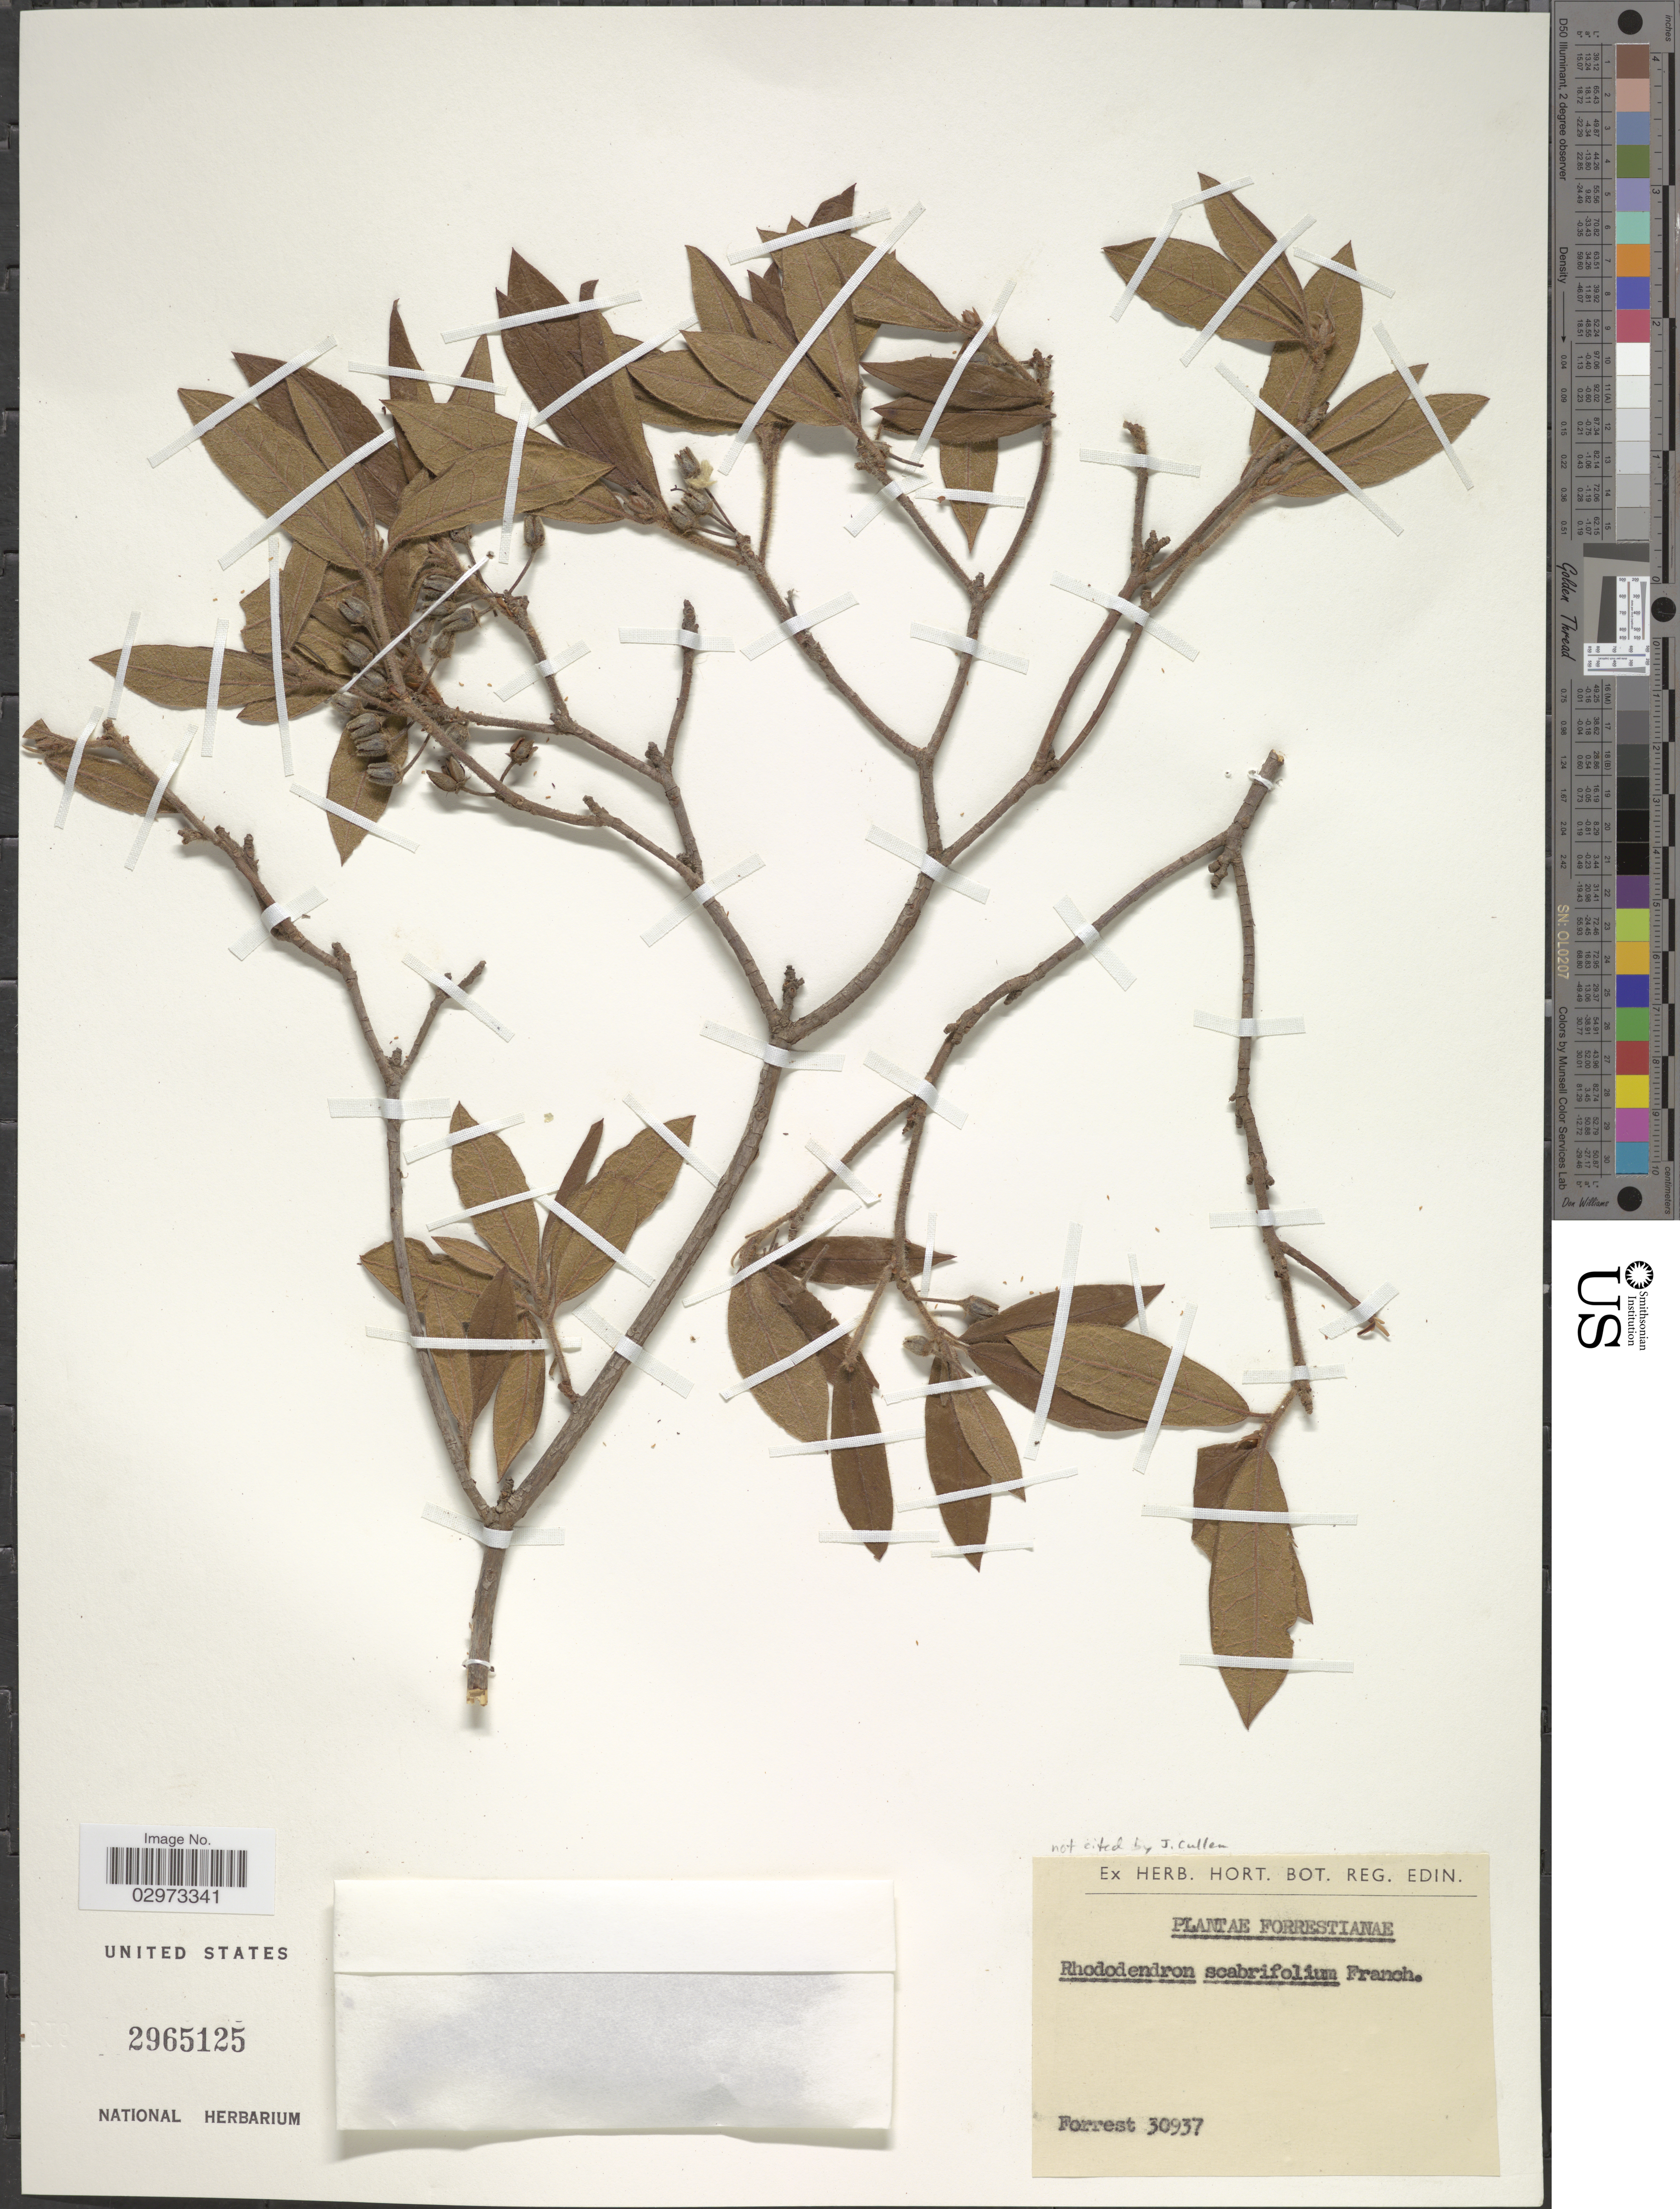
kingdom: Plantae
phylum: Tracheophyta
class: Magnoliopsida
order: Ericales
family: Ericaceae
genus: Rhododendron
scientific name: Rhododendron scabrifolium var. scabrifolium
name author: Franch.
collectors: -. Forrest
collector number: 30937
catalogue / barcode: US 2965125